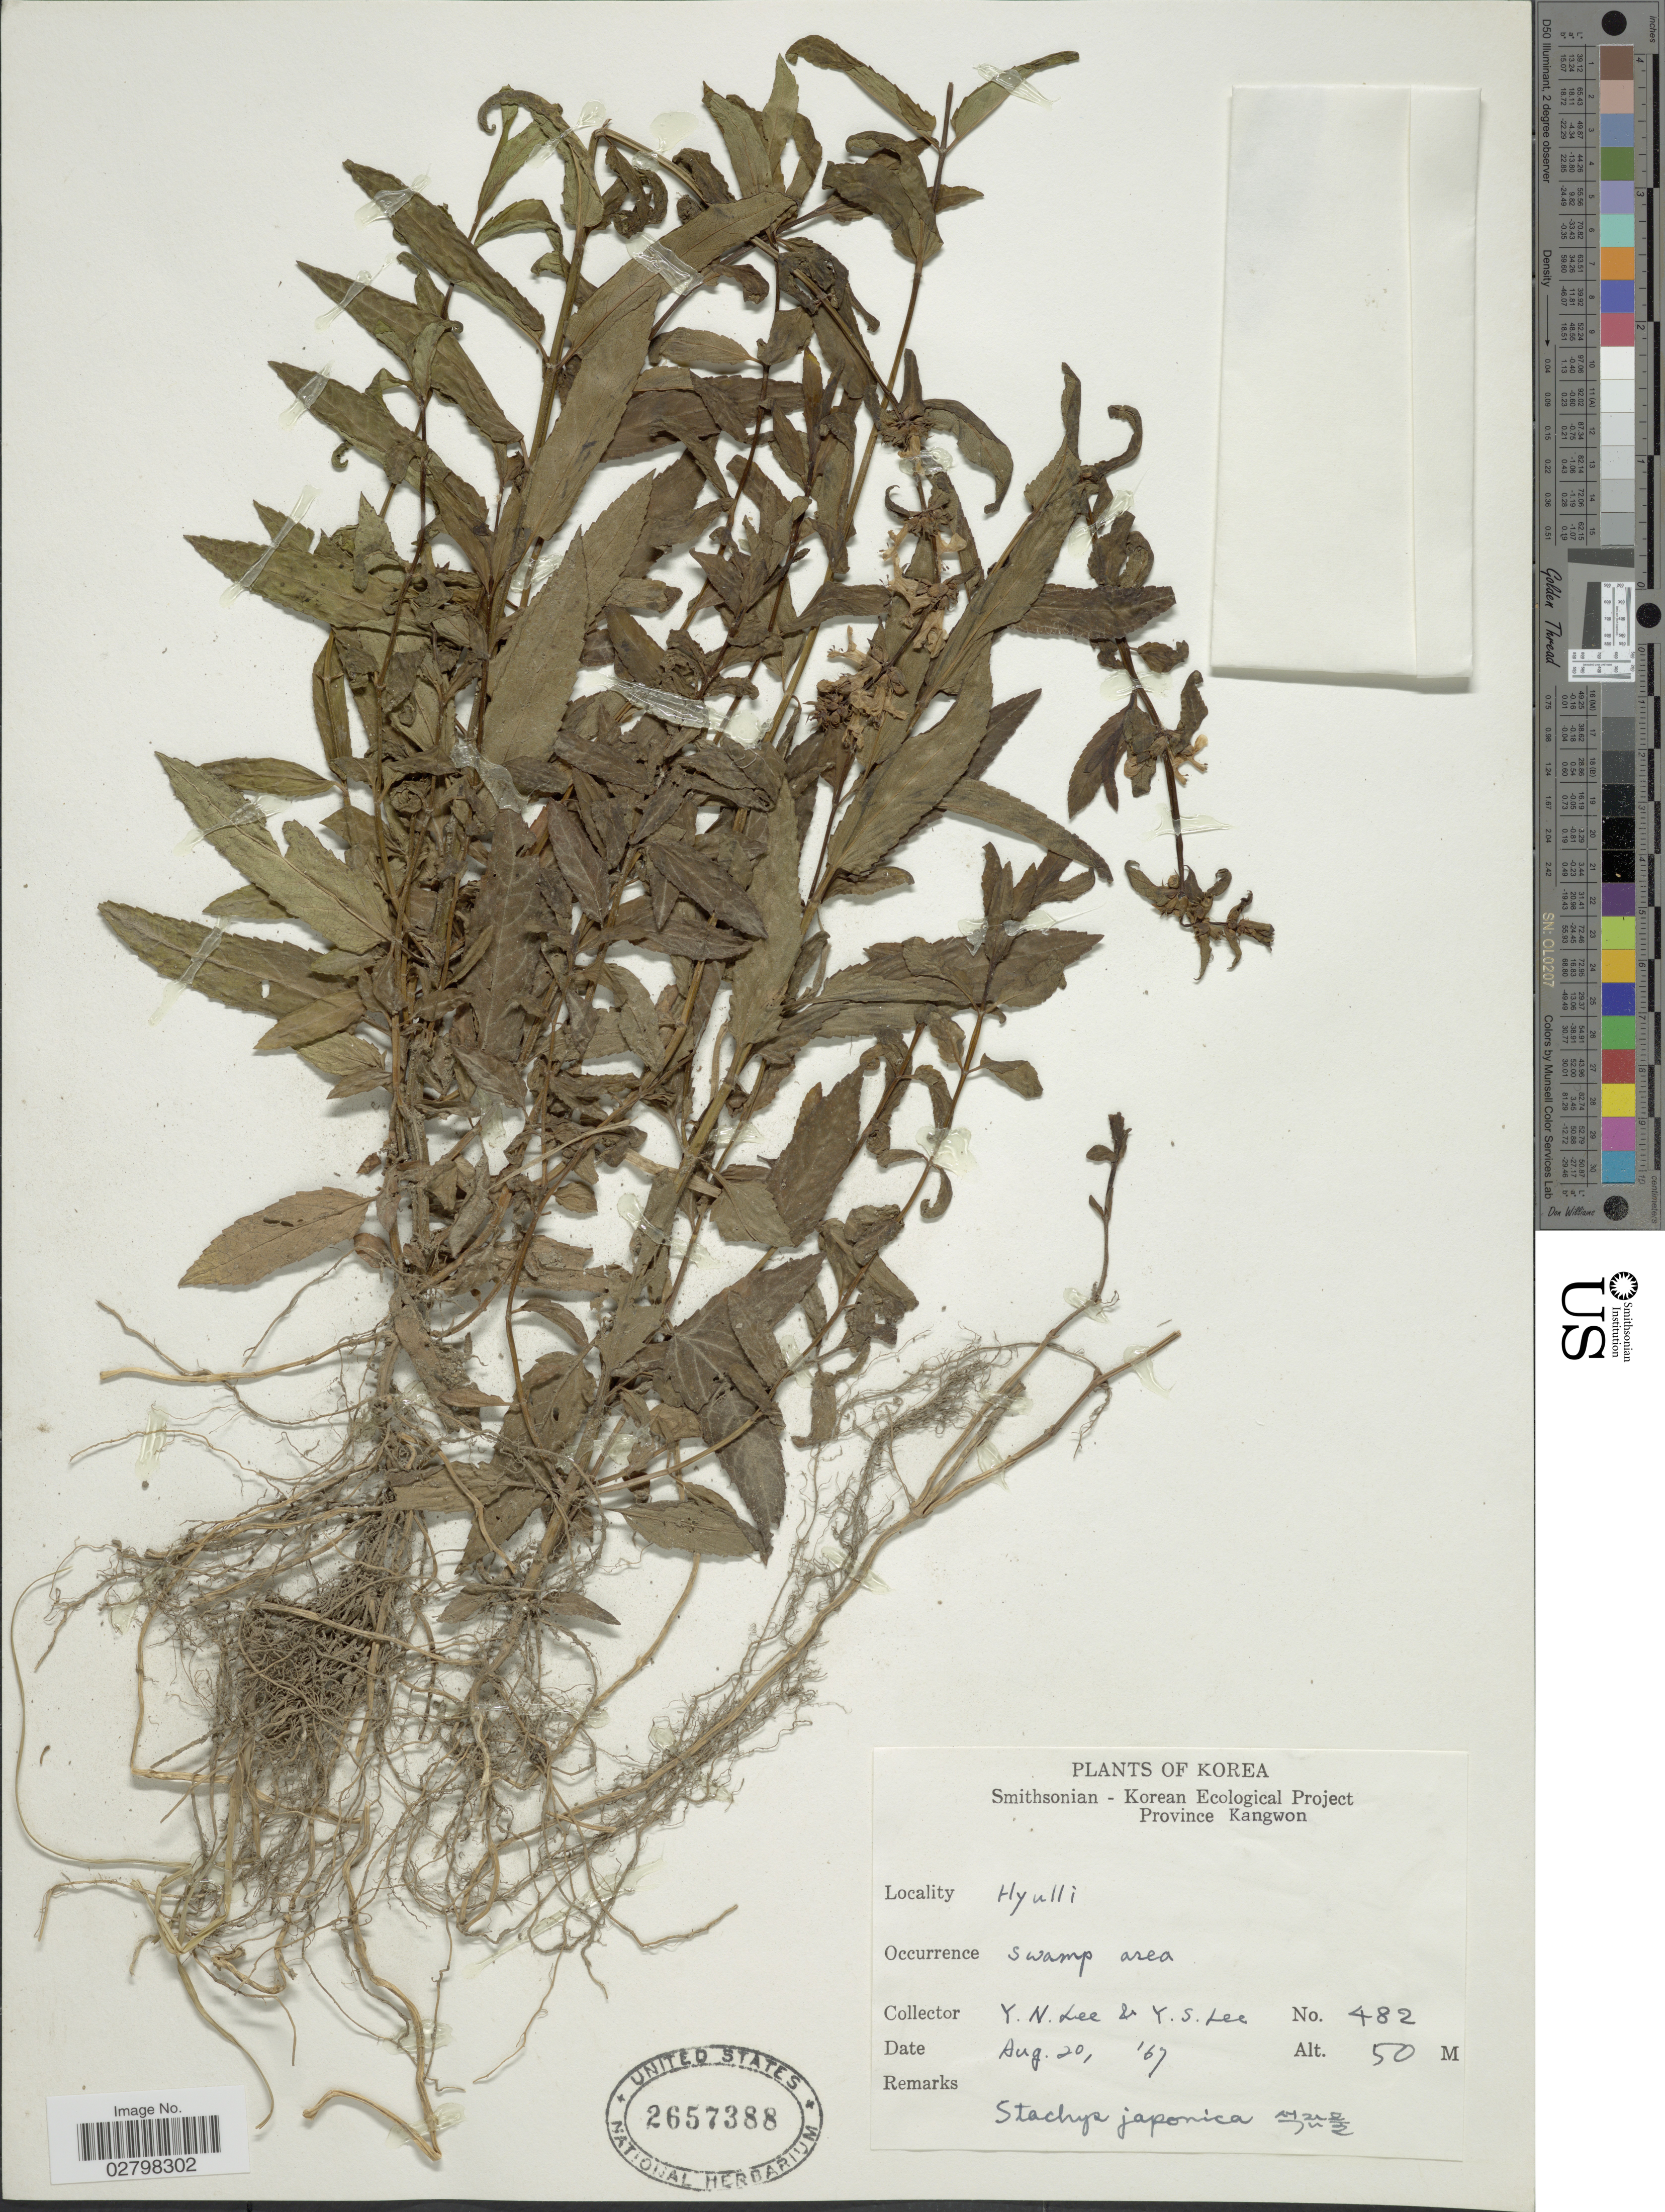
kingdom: Plantae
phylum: Tracheophyta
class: Magnoliopsida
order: Lamiales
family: Lamiaceae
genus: Stachys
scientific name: Stachys japonica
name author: Miq.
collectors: Y. N. Lee & Y. S. Lee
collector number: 482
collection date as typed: Transcribed d/m/y: 20/8/67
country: North Korea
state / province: Kangwon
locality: Hyulli.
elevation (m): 50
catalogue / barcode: US 2657388